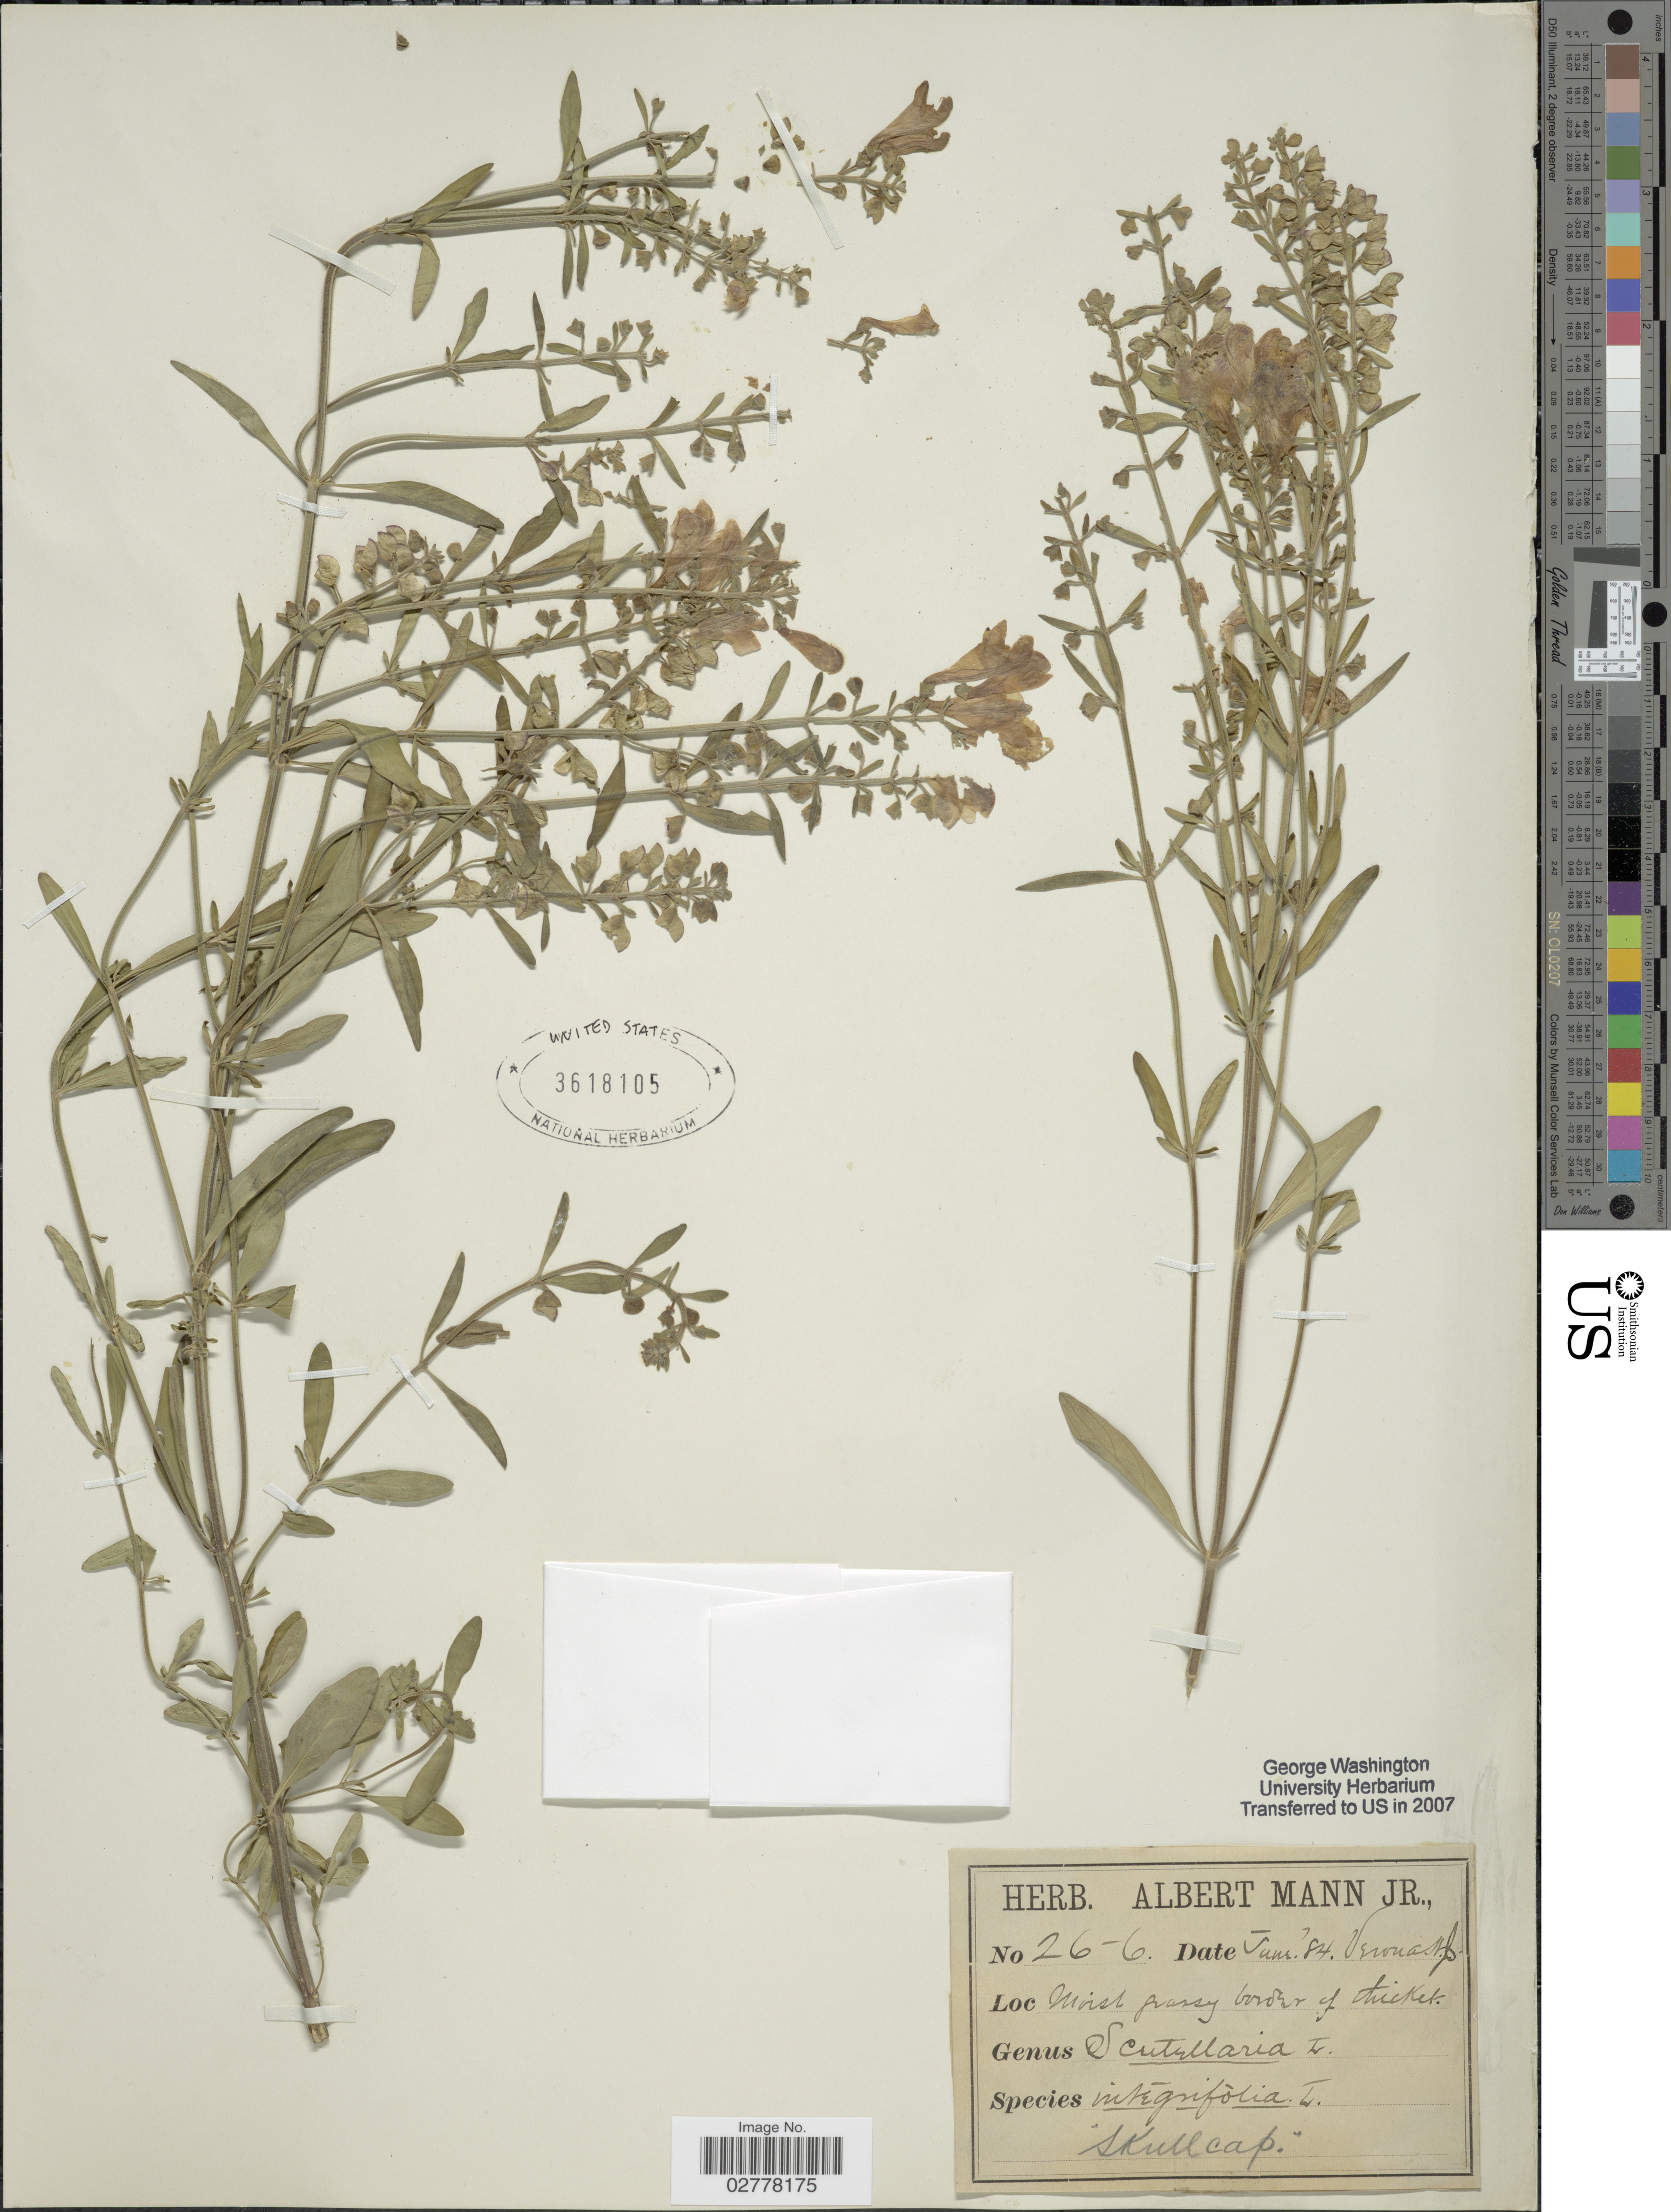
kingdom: Plantae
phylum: Tracheophyta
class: Magnoliopsida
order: Lamiales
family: Lamiaceae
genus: Scutellaria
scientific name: Scutellaria integrifolia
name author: L.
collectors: Ex herb. Albert Mann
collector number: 26-6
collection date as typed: Transcribed d/m/y: /6/84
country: United States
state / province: New Jersey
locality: Verona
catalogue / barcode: US 3618105